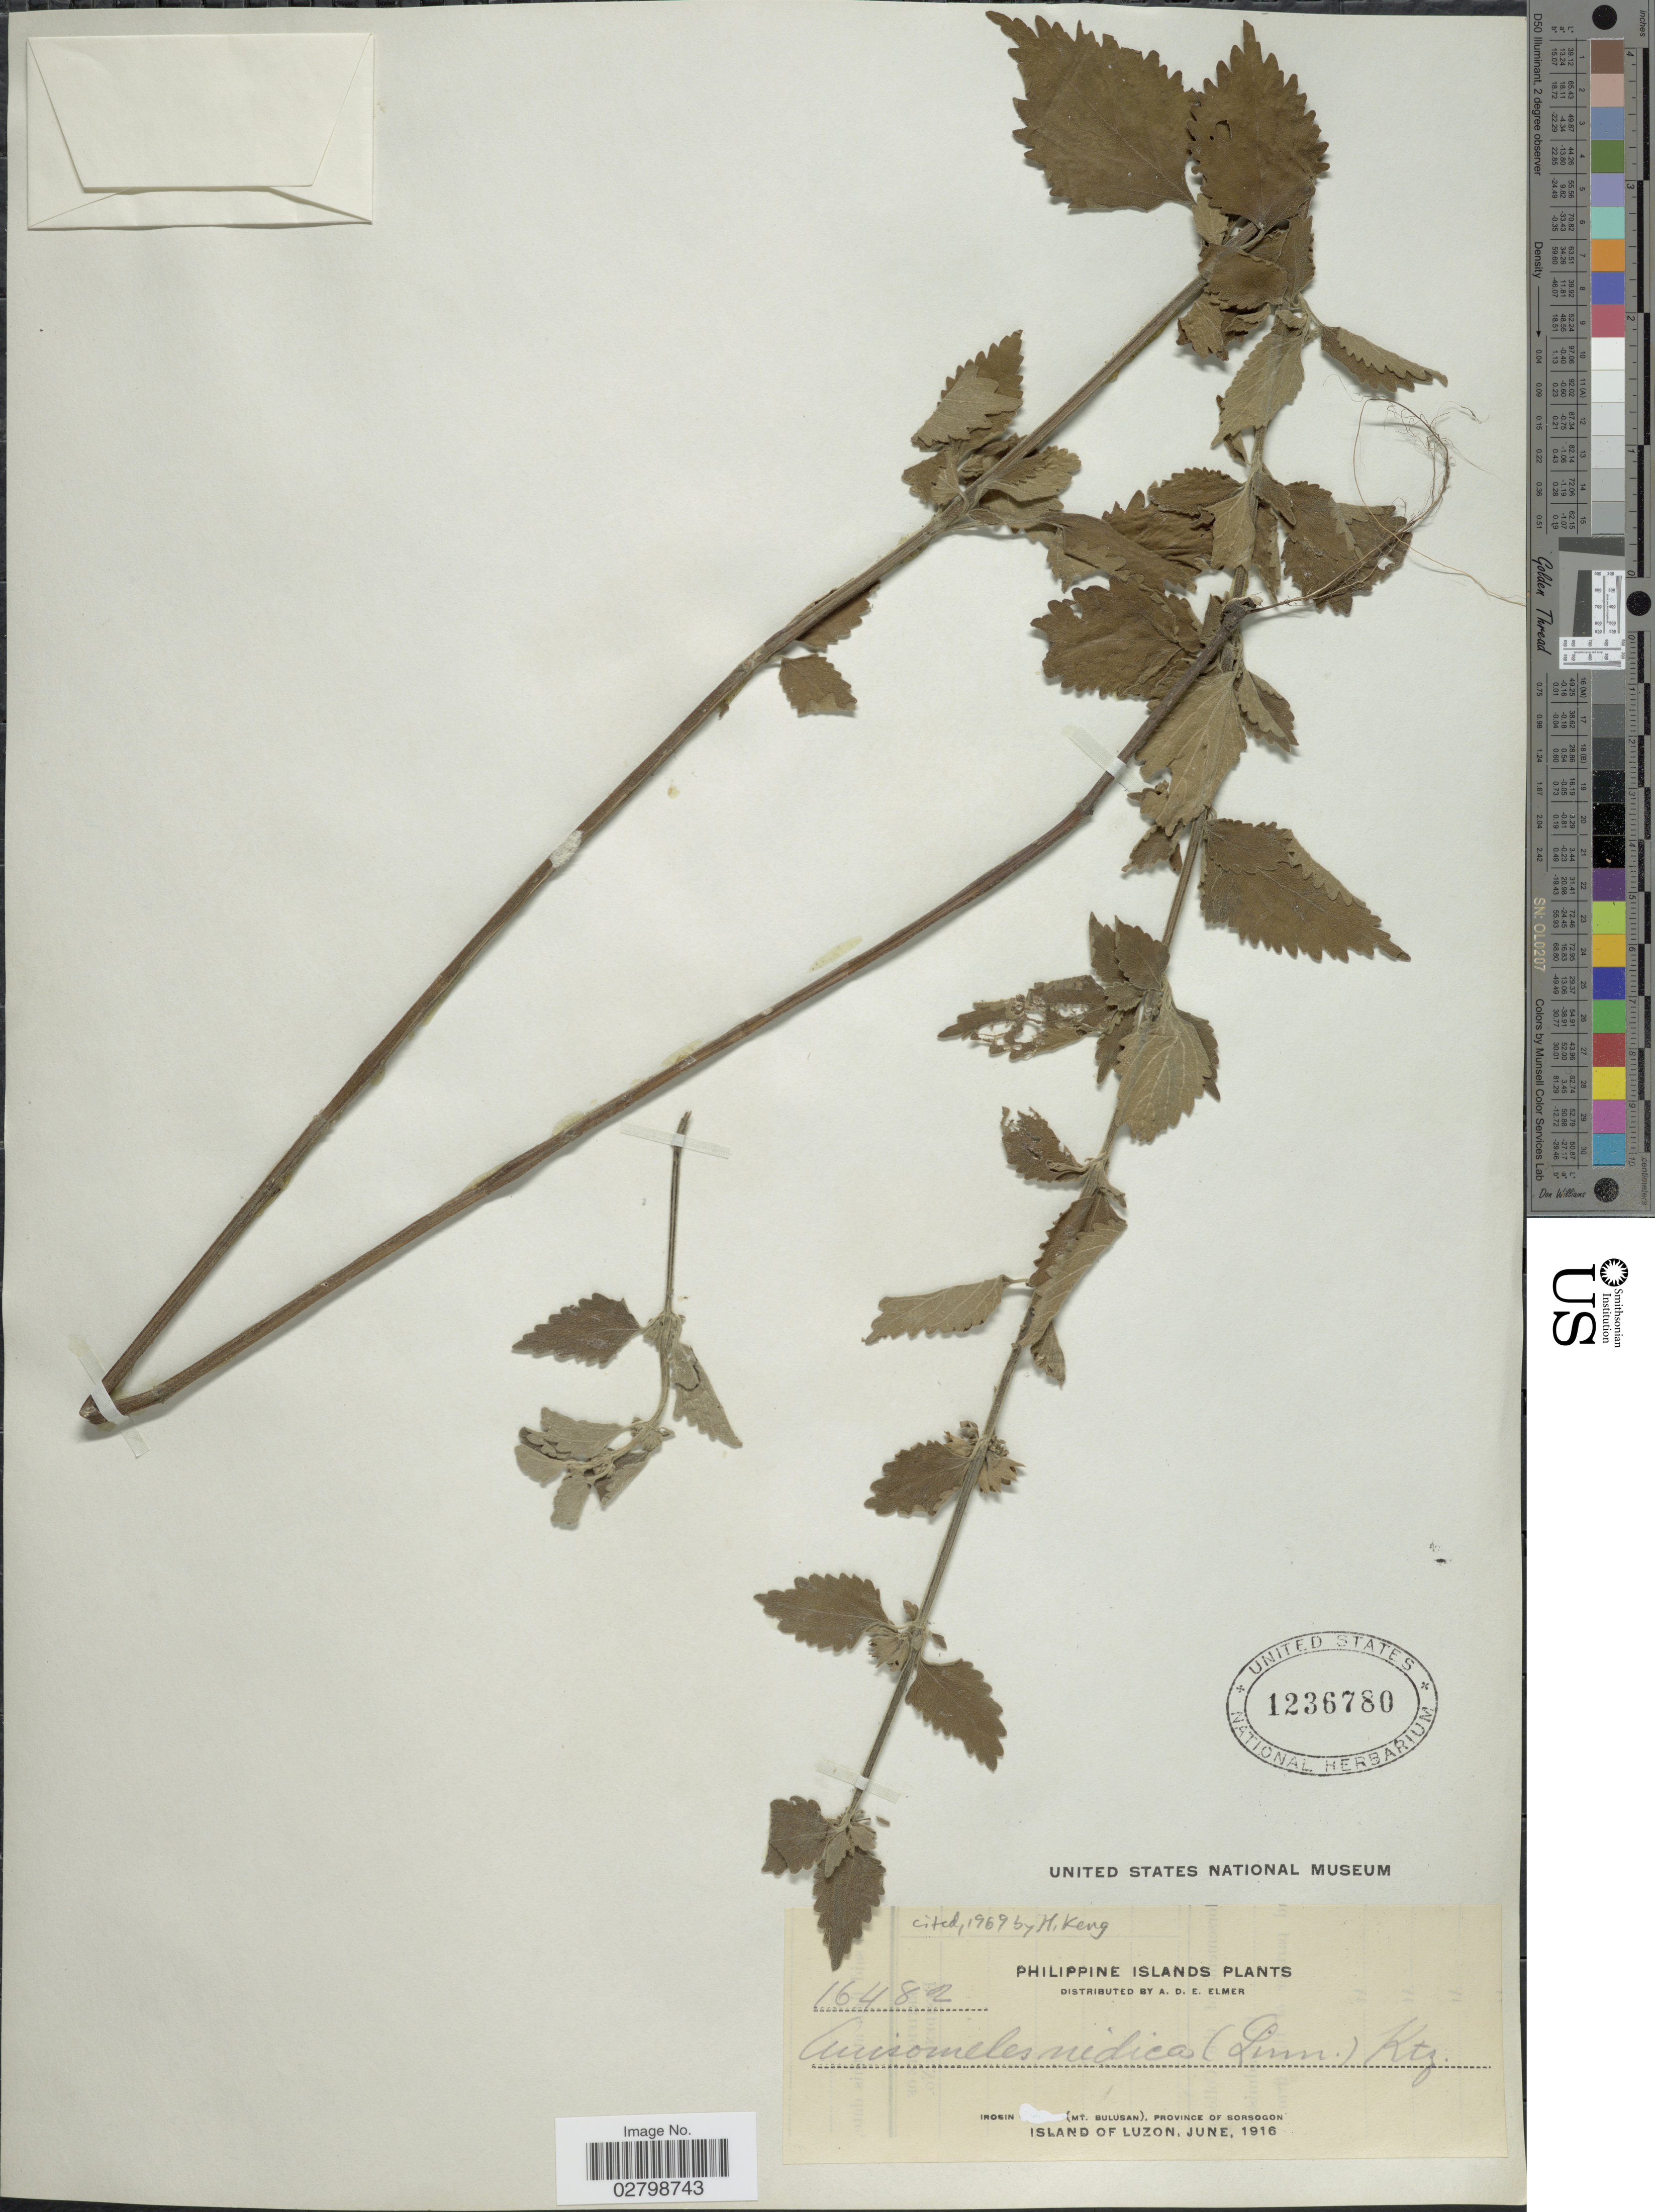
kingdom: Plantae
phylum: Tracheophyta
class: Magnoliopsida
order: Lamiales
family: Lamiaceae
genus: Anisomeles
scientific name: Anisomeles indica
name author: (L.) Kuntze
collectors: A. D. E. Elmer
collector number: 16482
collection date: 1916-06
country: Philippines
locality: Irosin (Mt. Bulusan), Province of Sorsogon, Island of Luzon.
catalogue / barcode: US 1236780